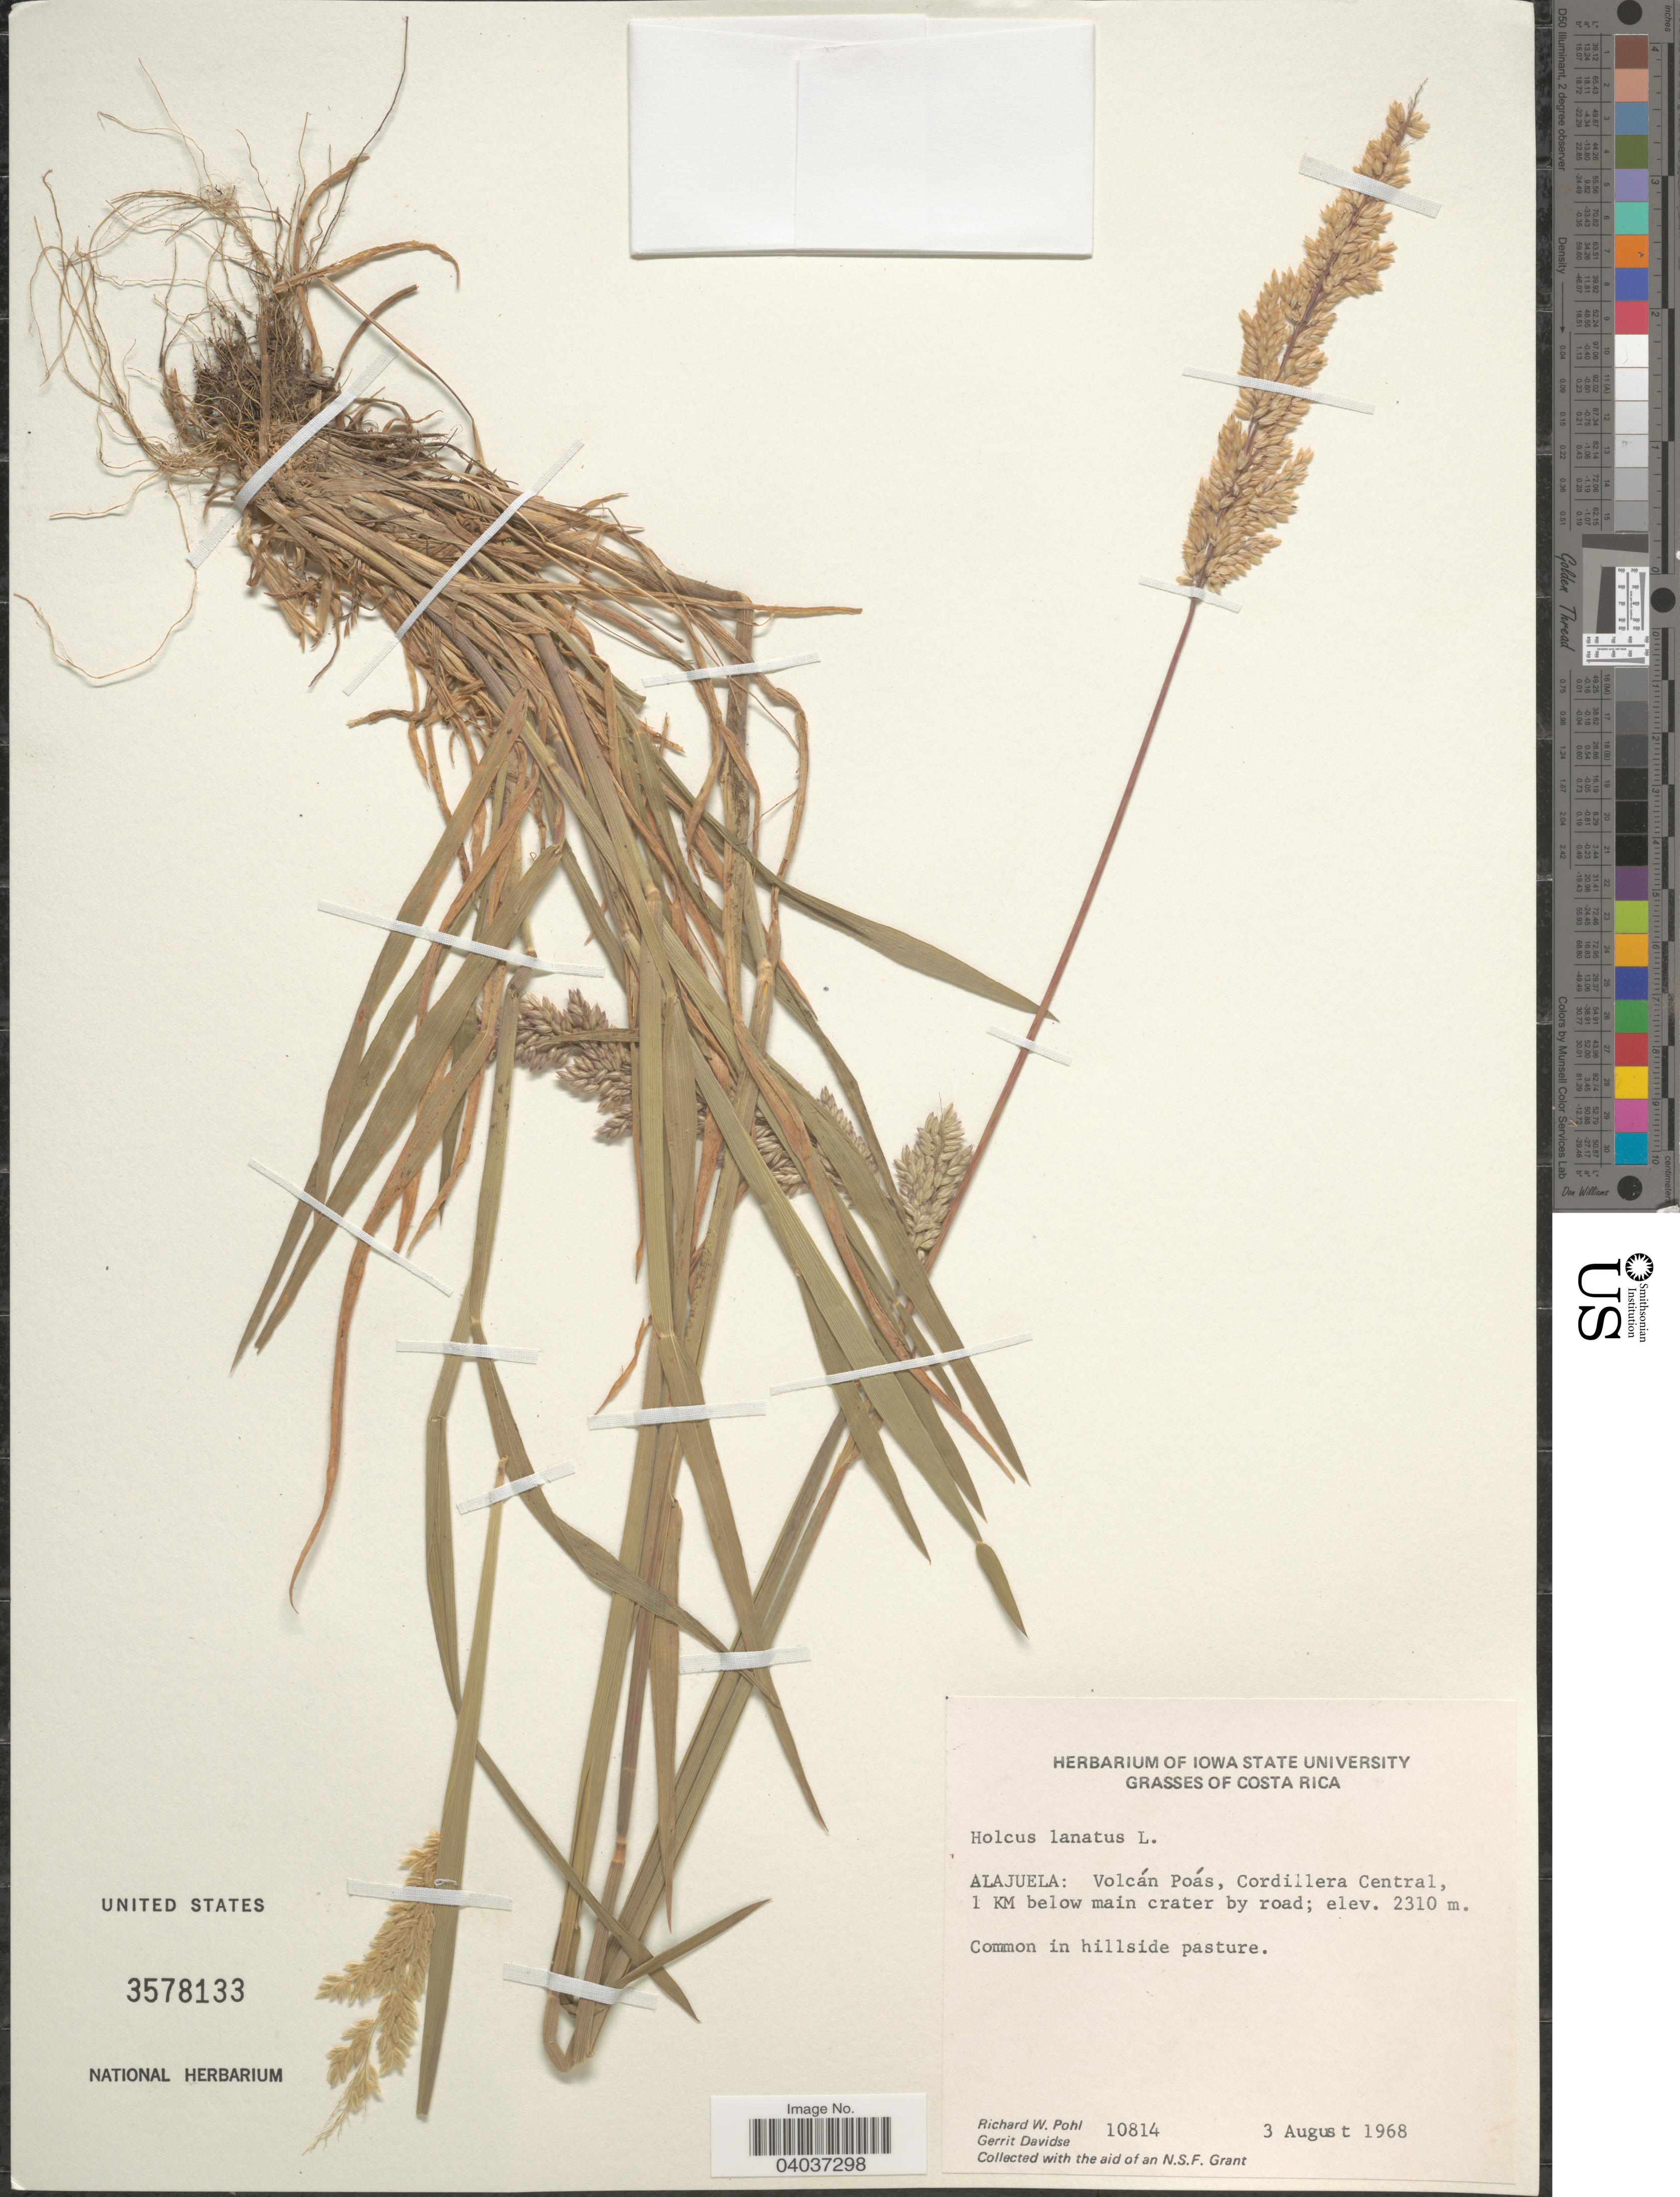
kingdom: Plantae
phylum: Tracheophyta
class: Liliopsida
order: Poales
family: Poaceae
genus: Holcus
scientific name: Holcus lanatus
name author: L.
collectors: R. W. Pohl & G. Davidse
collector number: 10814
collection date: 1968-08-03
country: Costa Rica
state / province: Alajuela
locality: Volcán Poás, Cordillera Central, 1 KM below main crater by road.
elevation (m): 2310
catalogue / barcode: US 3578133